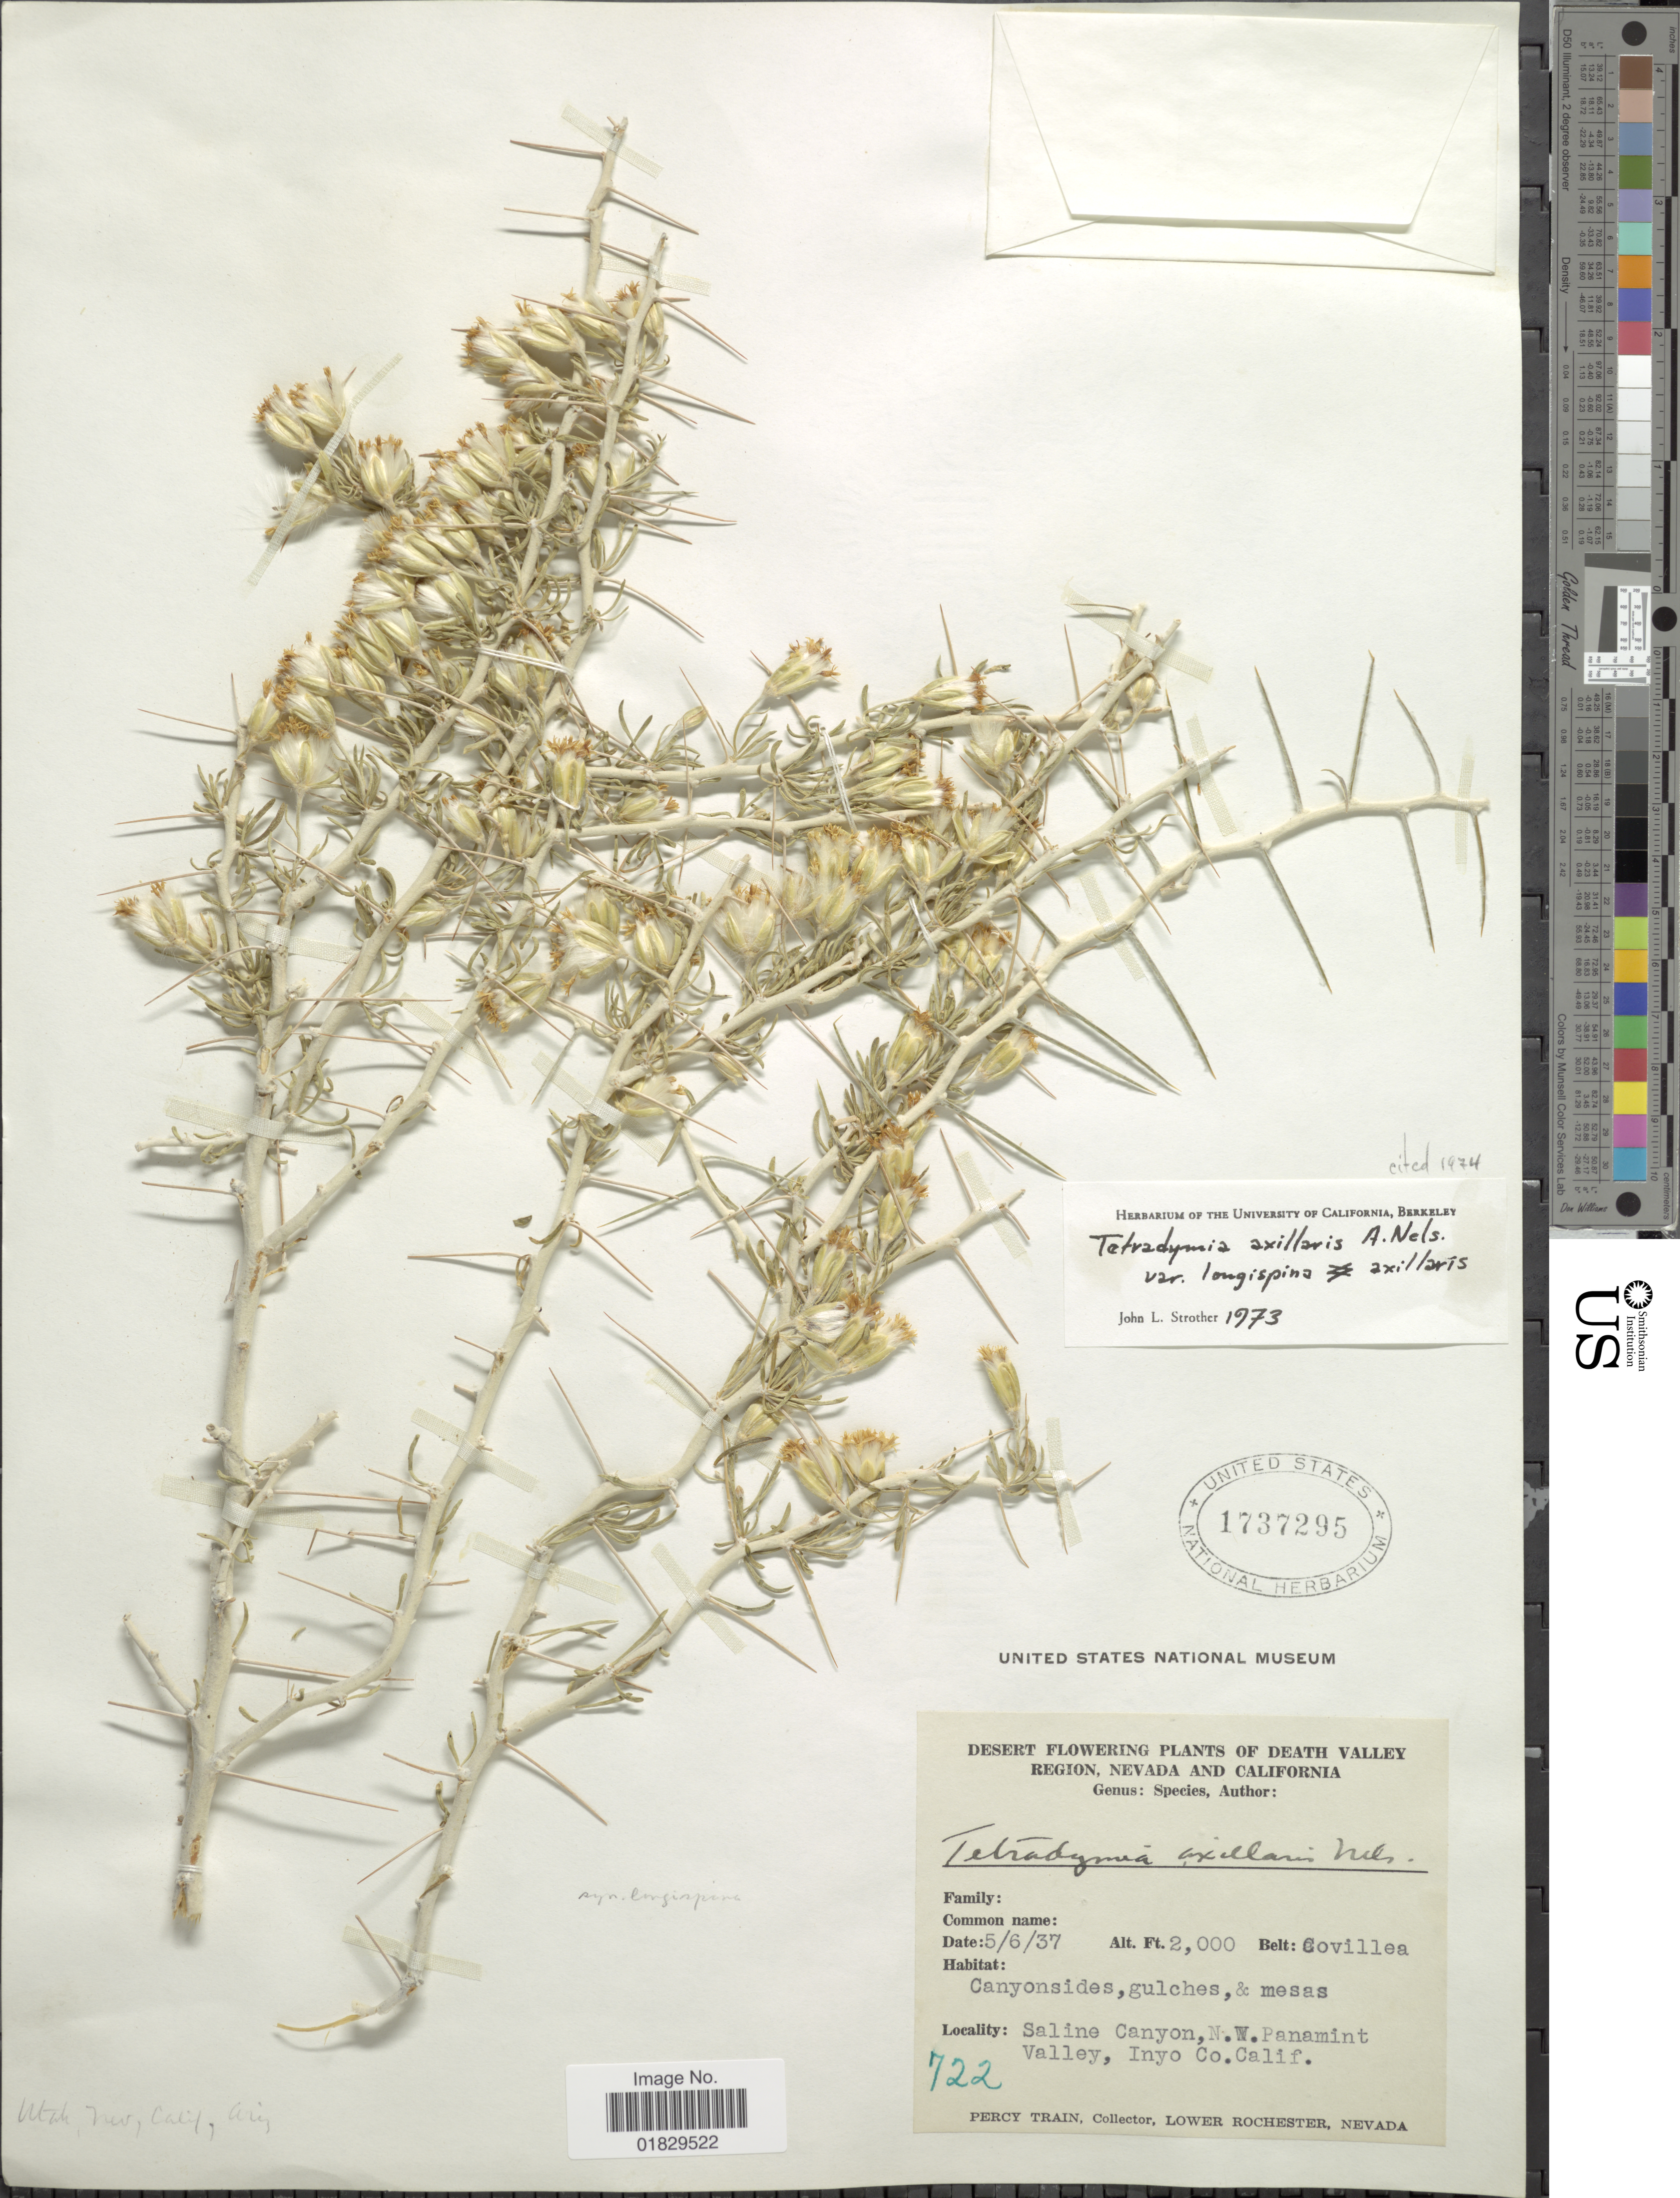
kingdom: Plantae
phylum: Tracheophyta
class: Magnoliopsida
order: Asterales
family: Asteraceae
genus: Tetradymia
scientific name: Tetradymia axillaris var. longispina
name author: (M.E. Jones) Strother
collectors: P. Train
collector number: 722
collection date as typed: Transcribed d/m/y: 6/5/37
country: United States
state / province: California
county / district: Inyo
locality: Saline Canyon, N.W. Panamint Valley, Inyo Co. Calif.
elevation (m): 610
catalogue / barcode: US 1737295